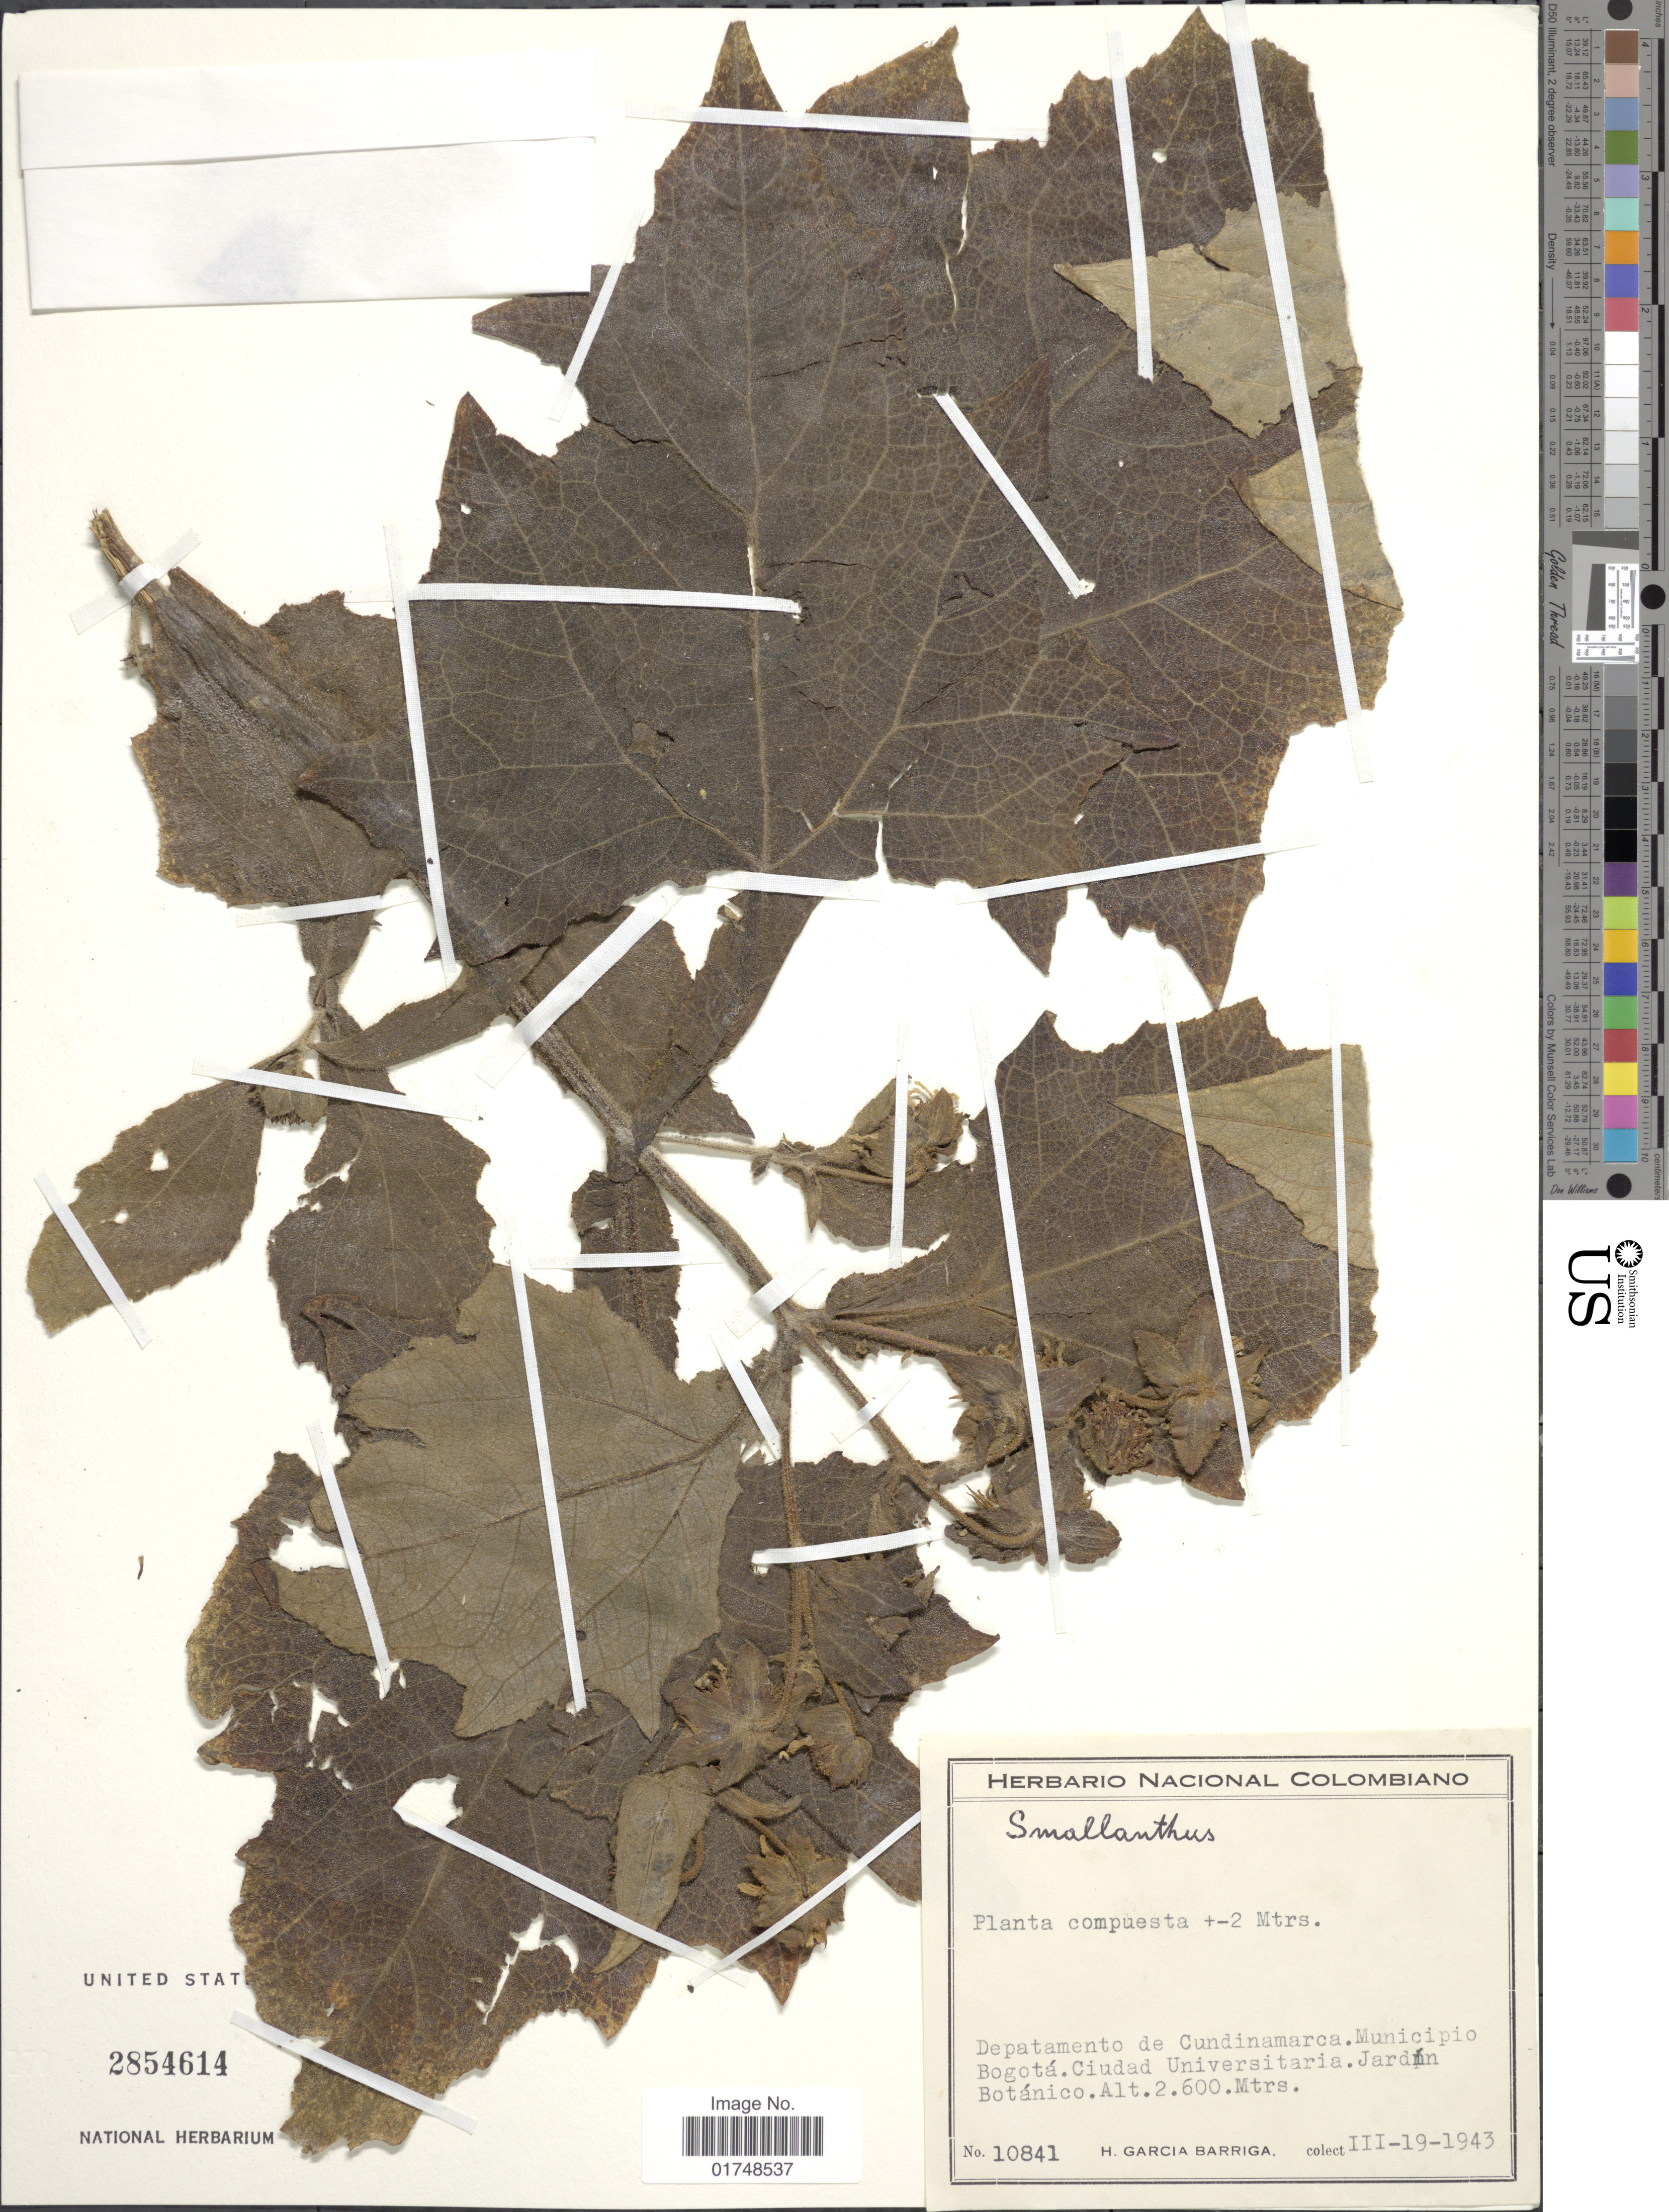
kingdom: Plantae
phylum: Tracheophyta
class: Magnoliopsida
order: Asterales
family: Asteraceae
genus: Smallanthus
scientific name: Smallanthus riparius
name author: (Kunth) H. Rob.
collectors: H. García Barriga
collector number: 10841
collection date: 1943-03-19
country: Colombia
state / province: Cundinamarca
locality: Depatamento de Cundinamarca. Municipio Bogota. Ciudad Universitaria. Jardin Botanico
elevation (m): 2600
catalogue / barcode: US 2854614